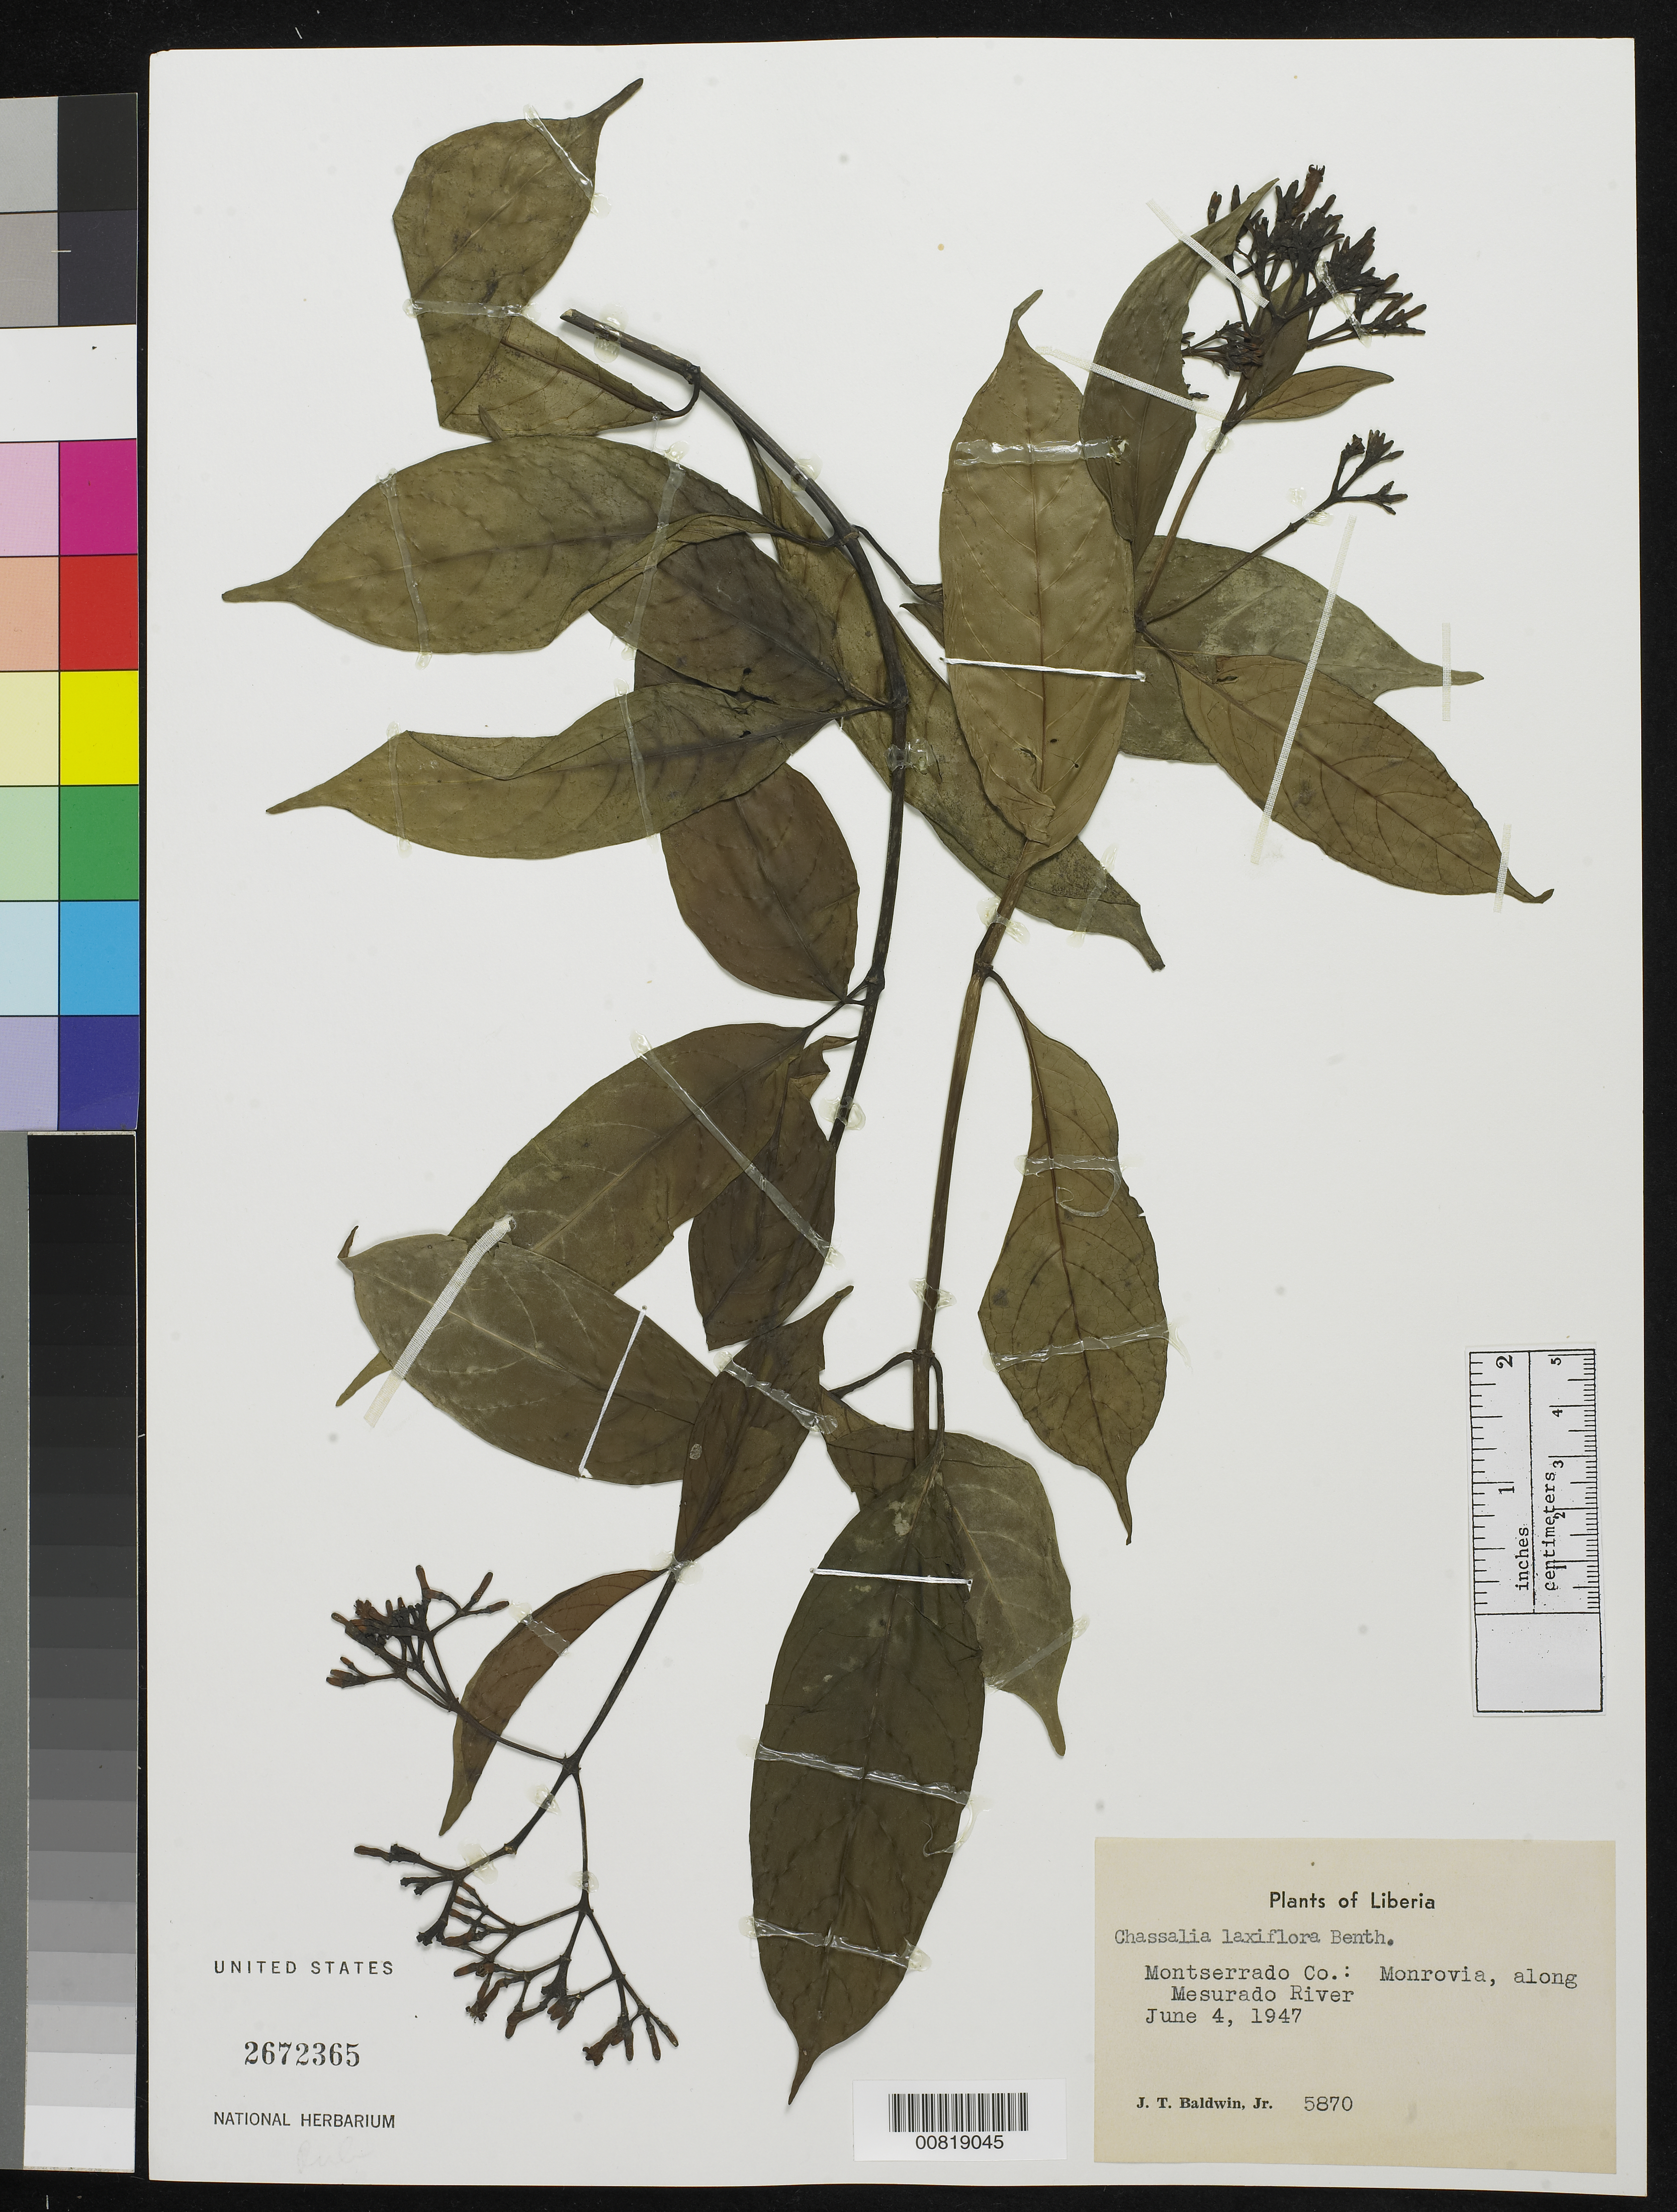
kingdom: Plantae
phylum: Tracheophyta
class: Magnoliopsida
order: Gentianales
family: Rubiaceae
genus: Chazaliella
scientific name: Chazaliella laxiflora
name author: Benth.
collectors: J. T. Baldwin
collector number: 5870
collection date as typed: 4 Jun 1947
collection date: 1947-06-04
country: Liberia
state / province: Montserrado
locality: Monrovia, along Mesurado River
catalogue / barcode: US 2672365